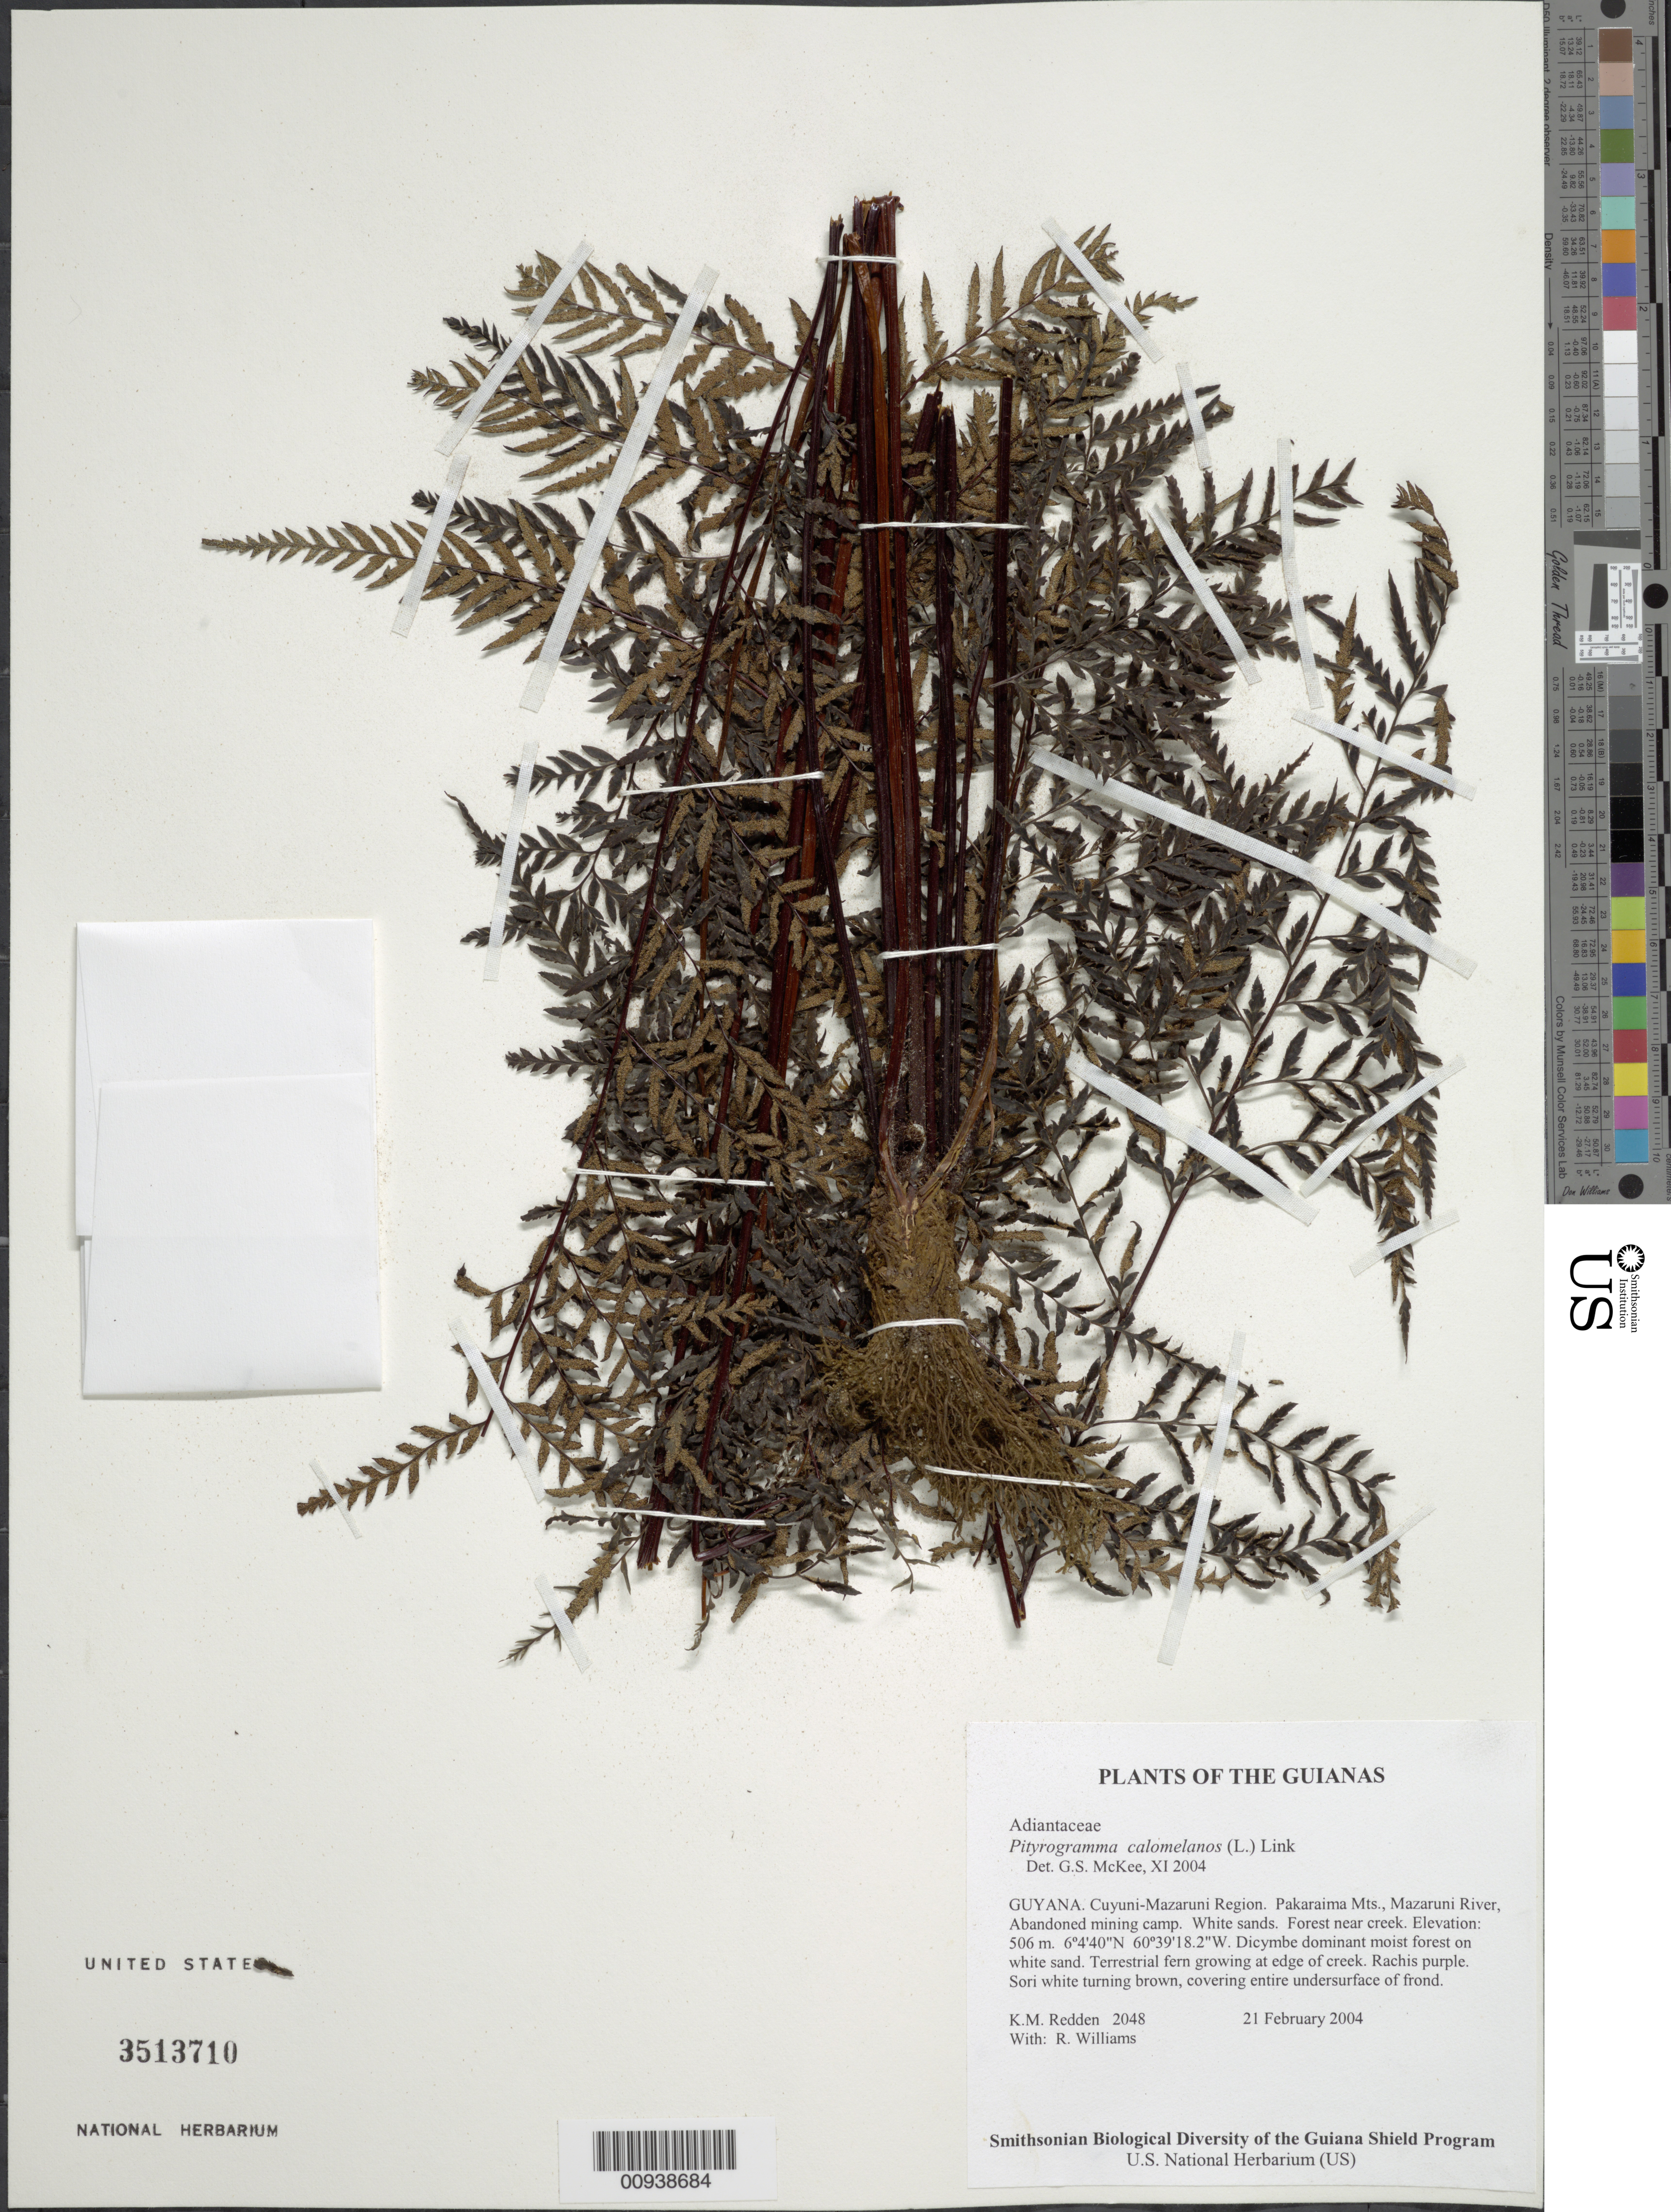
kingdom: Plantae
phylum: Tracheophyta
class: Polypodiopsida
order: Polypodiales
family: Pteridaceae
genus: Pityrogramma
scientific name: Pityrogramma calomelanos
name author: (L.) Link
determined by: McKee, G. S., (US), NMNH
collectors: K. M. Redden & R. Williams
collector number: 2048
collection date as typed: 21 February 2004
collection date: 2004-02-21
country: Guyana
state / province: Cuyuni-Mazaruni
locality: Pakaraima Mts., Mazaruni River. Abandoned mining camp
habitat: Dicymbe dominant moist forest on white sand. Forest near creek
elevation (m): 506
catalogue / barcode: US 3513710